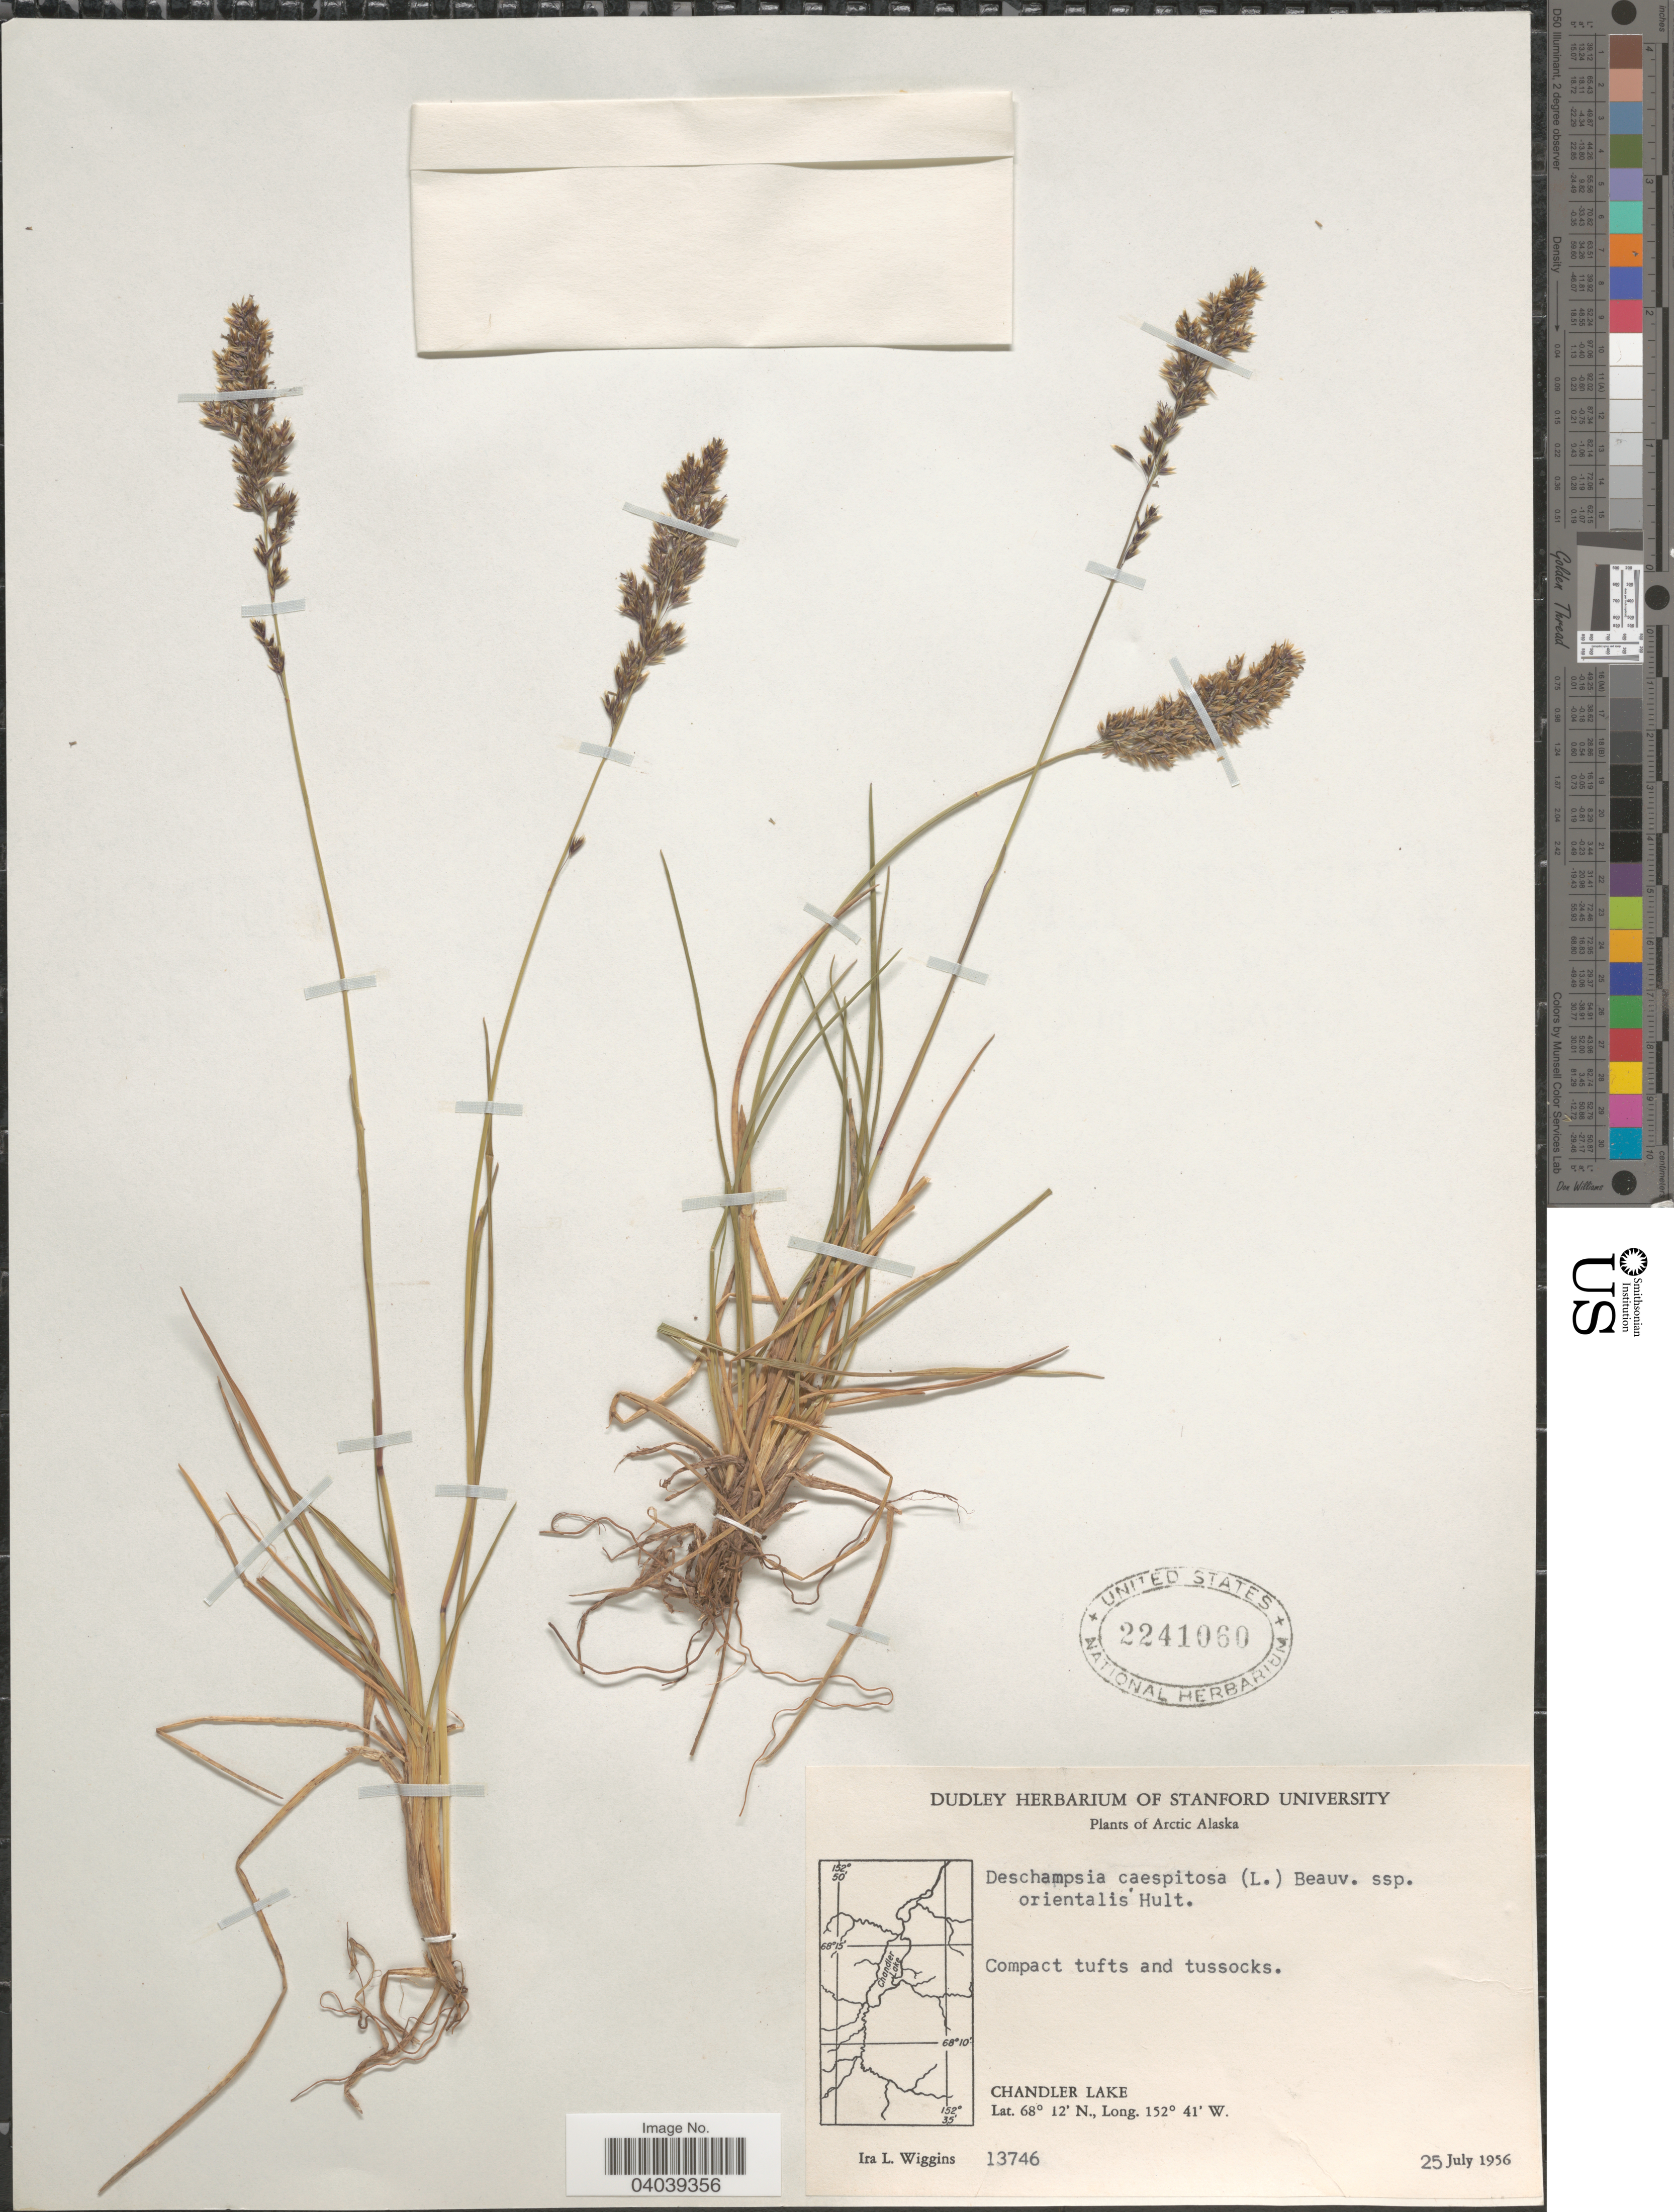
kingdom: Plantae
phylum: Tracheophyta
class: Liliopsida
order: Poales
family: Poaceae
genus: Deschampsia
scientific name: Deschampsia cespitosa subsp. orientalis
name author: Hultén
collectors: I. L. Wiggins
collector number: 13746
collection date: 1956-07-25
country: United States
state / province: Alaska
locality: Arctic Alaska. Chandler Lake.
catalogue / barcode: US 2241060